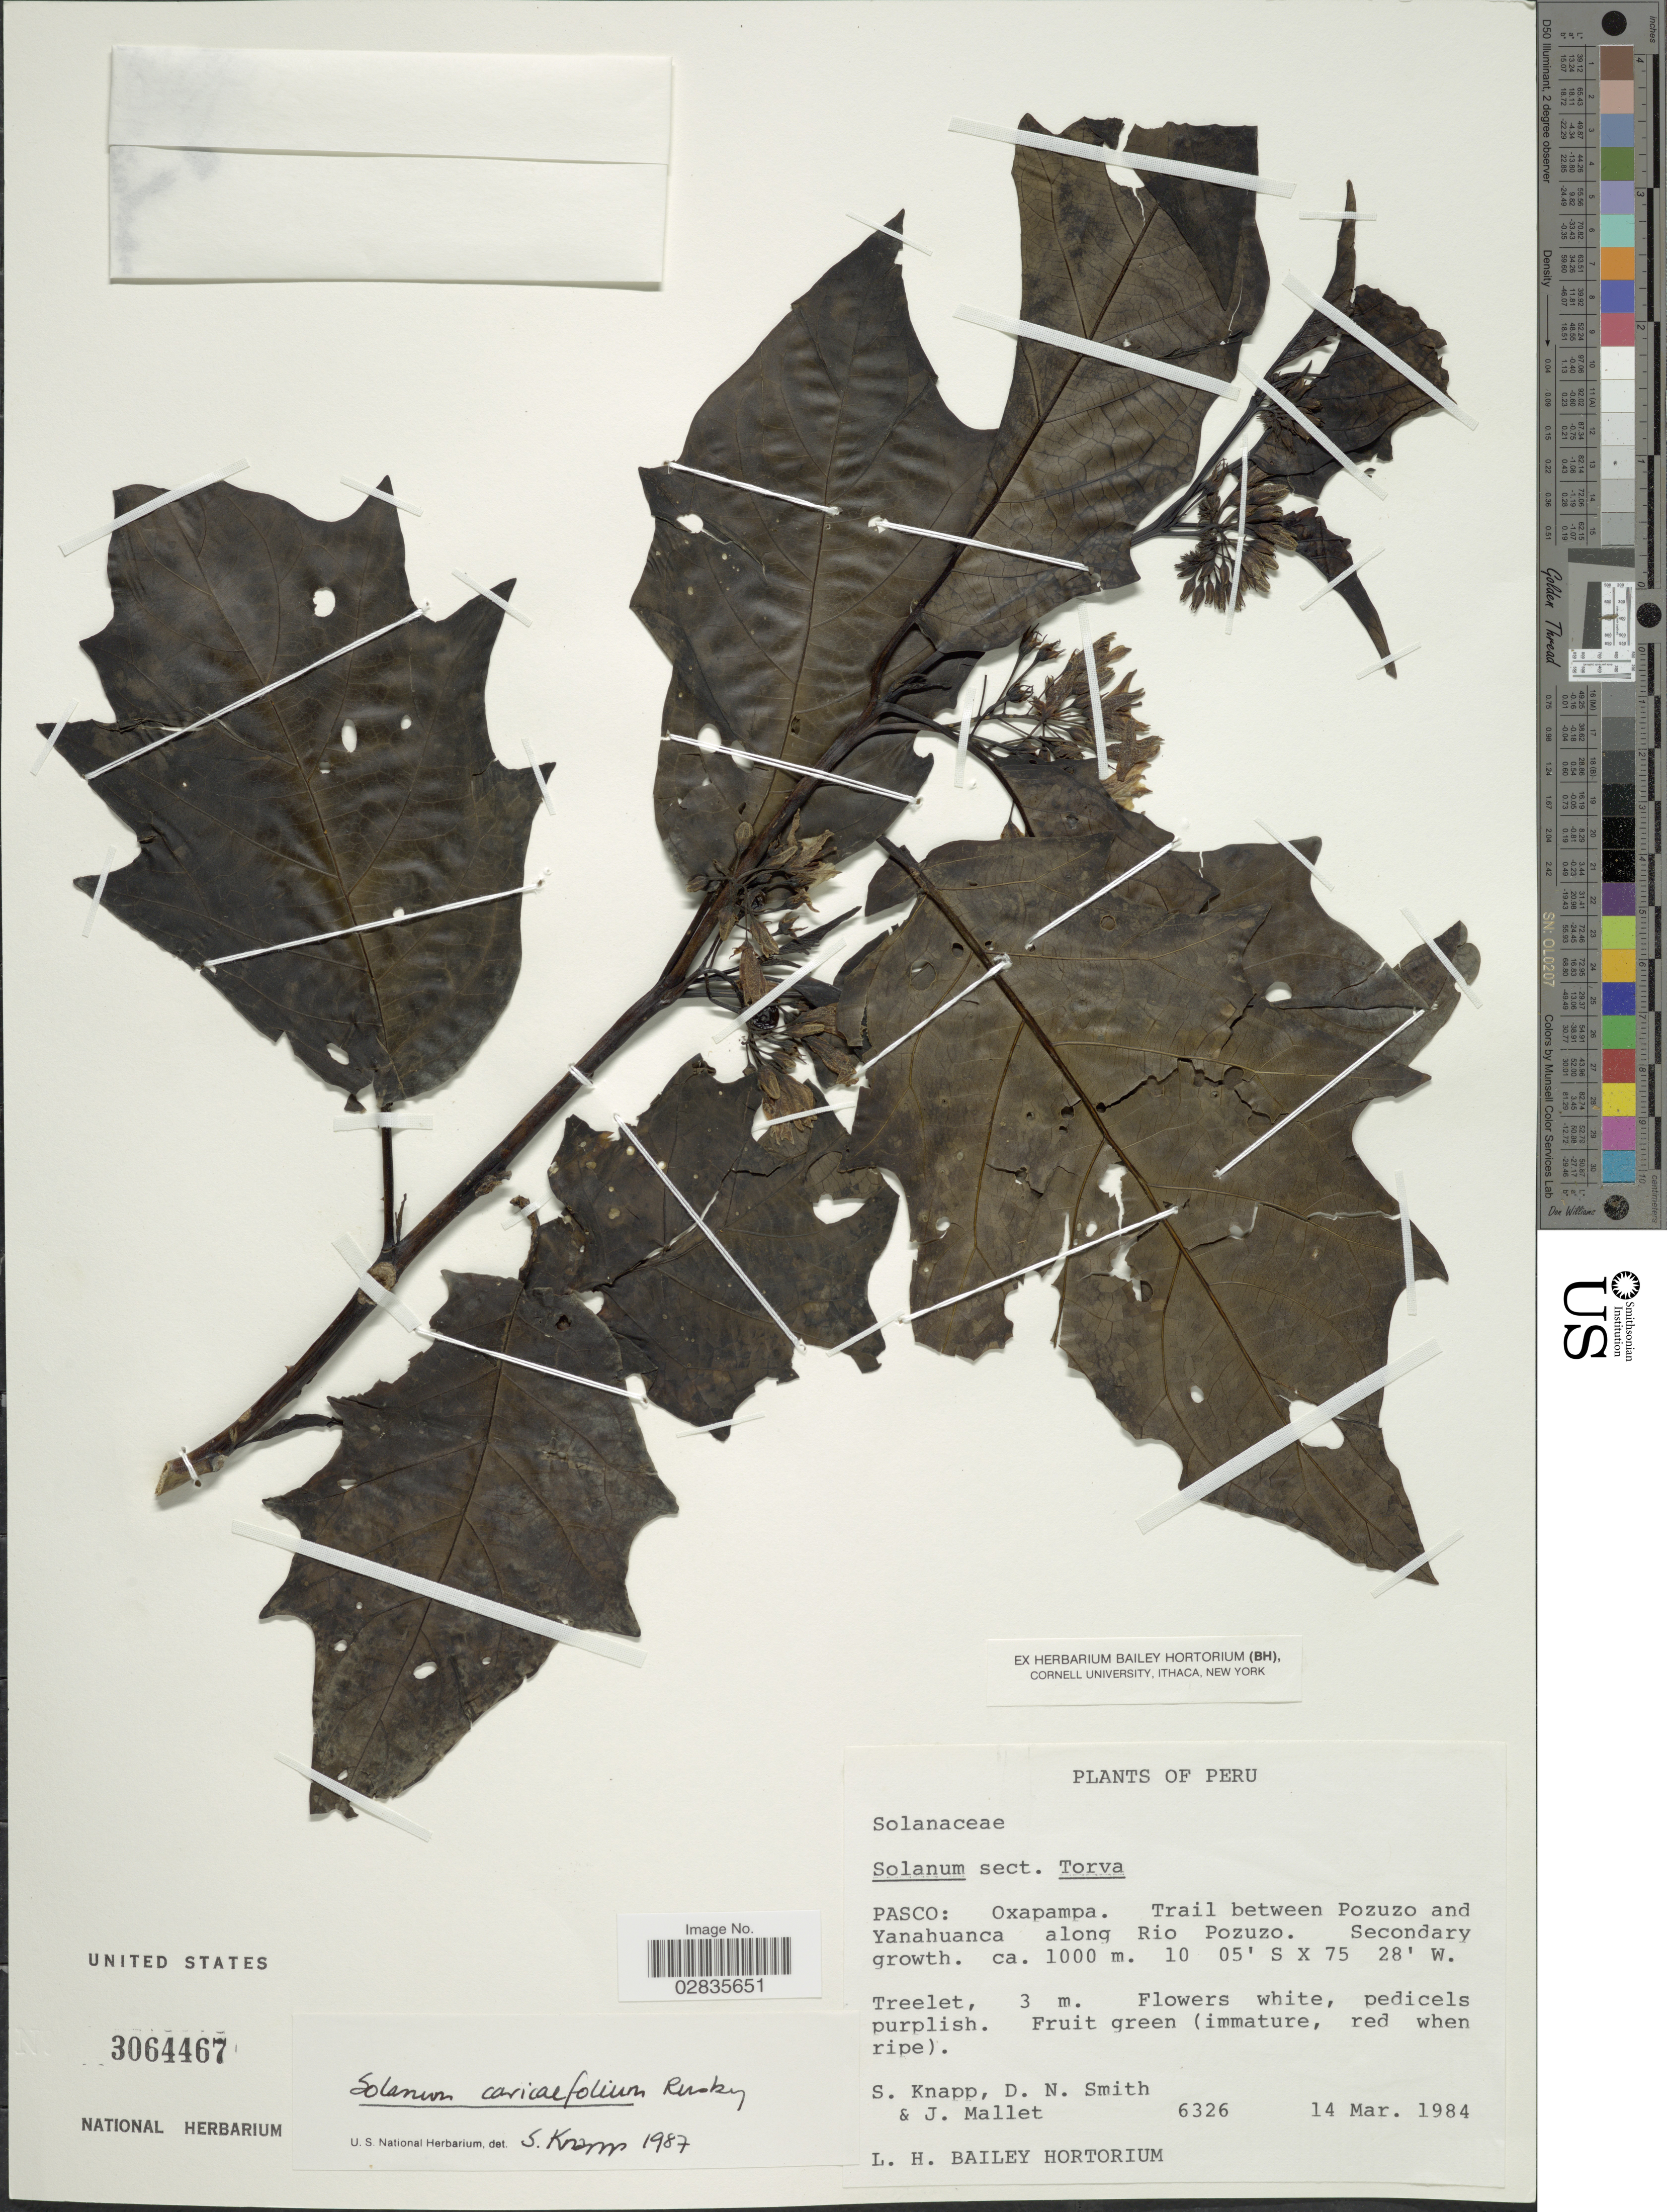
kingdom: Plantae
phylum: Tracheophyta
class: Magnoliopsida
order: Solanales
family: Solanaceae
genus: Solanum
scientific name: Solanum caricaefolium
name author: Rusby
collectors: S. Knapp, D. Smith & J. Mallet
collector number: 6326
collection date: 1984-03-14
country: Peru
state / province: Pasco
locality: Oxapampa. Trail between Pozuzo and Yanahuanca along Rio Pozuzo.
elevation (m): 1000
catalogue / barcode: US 3064467